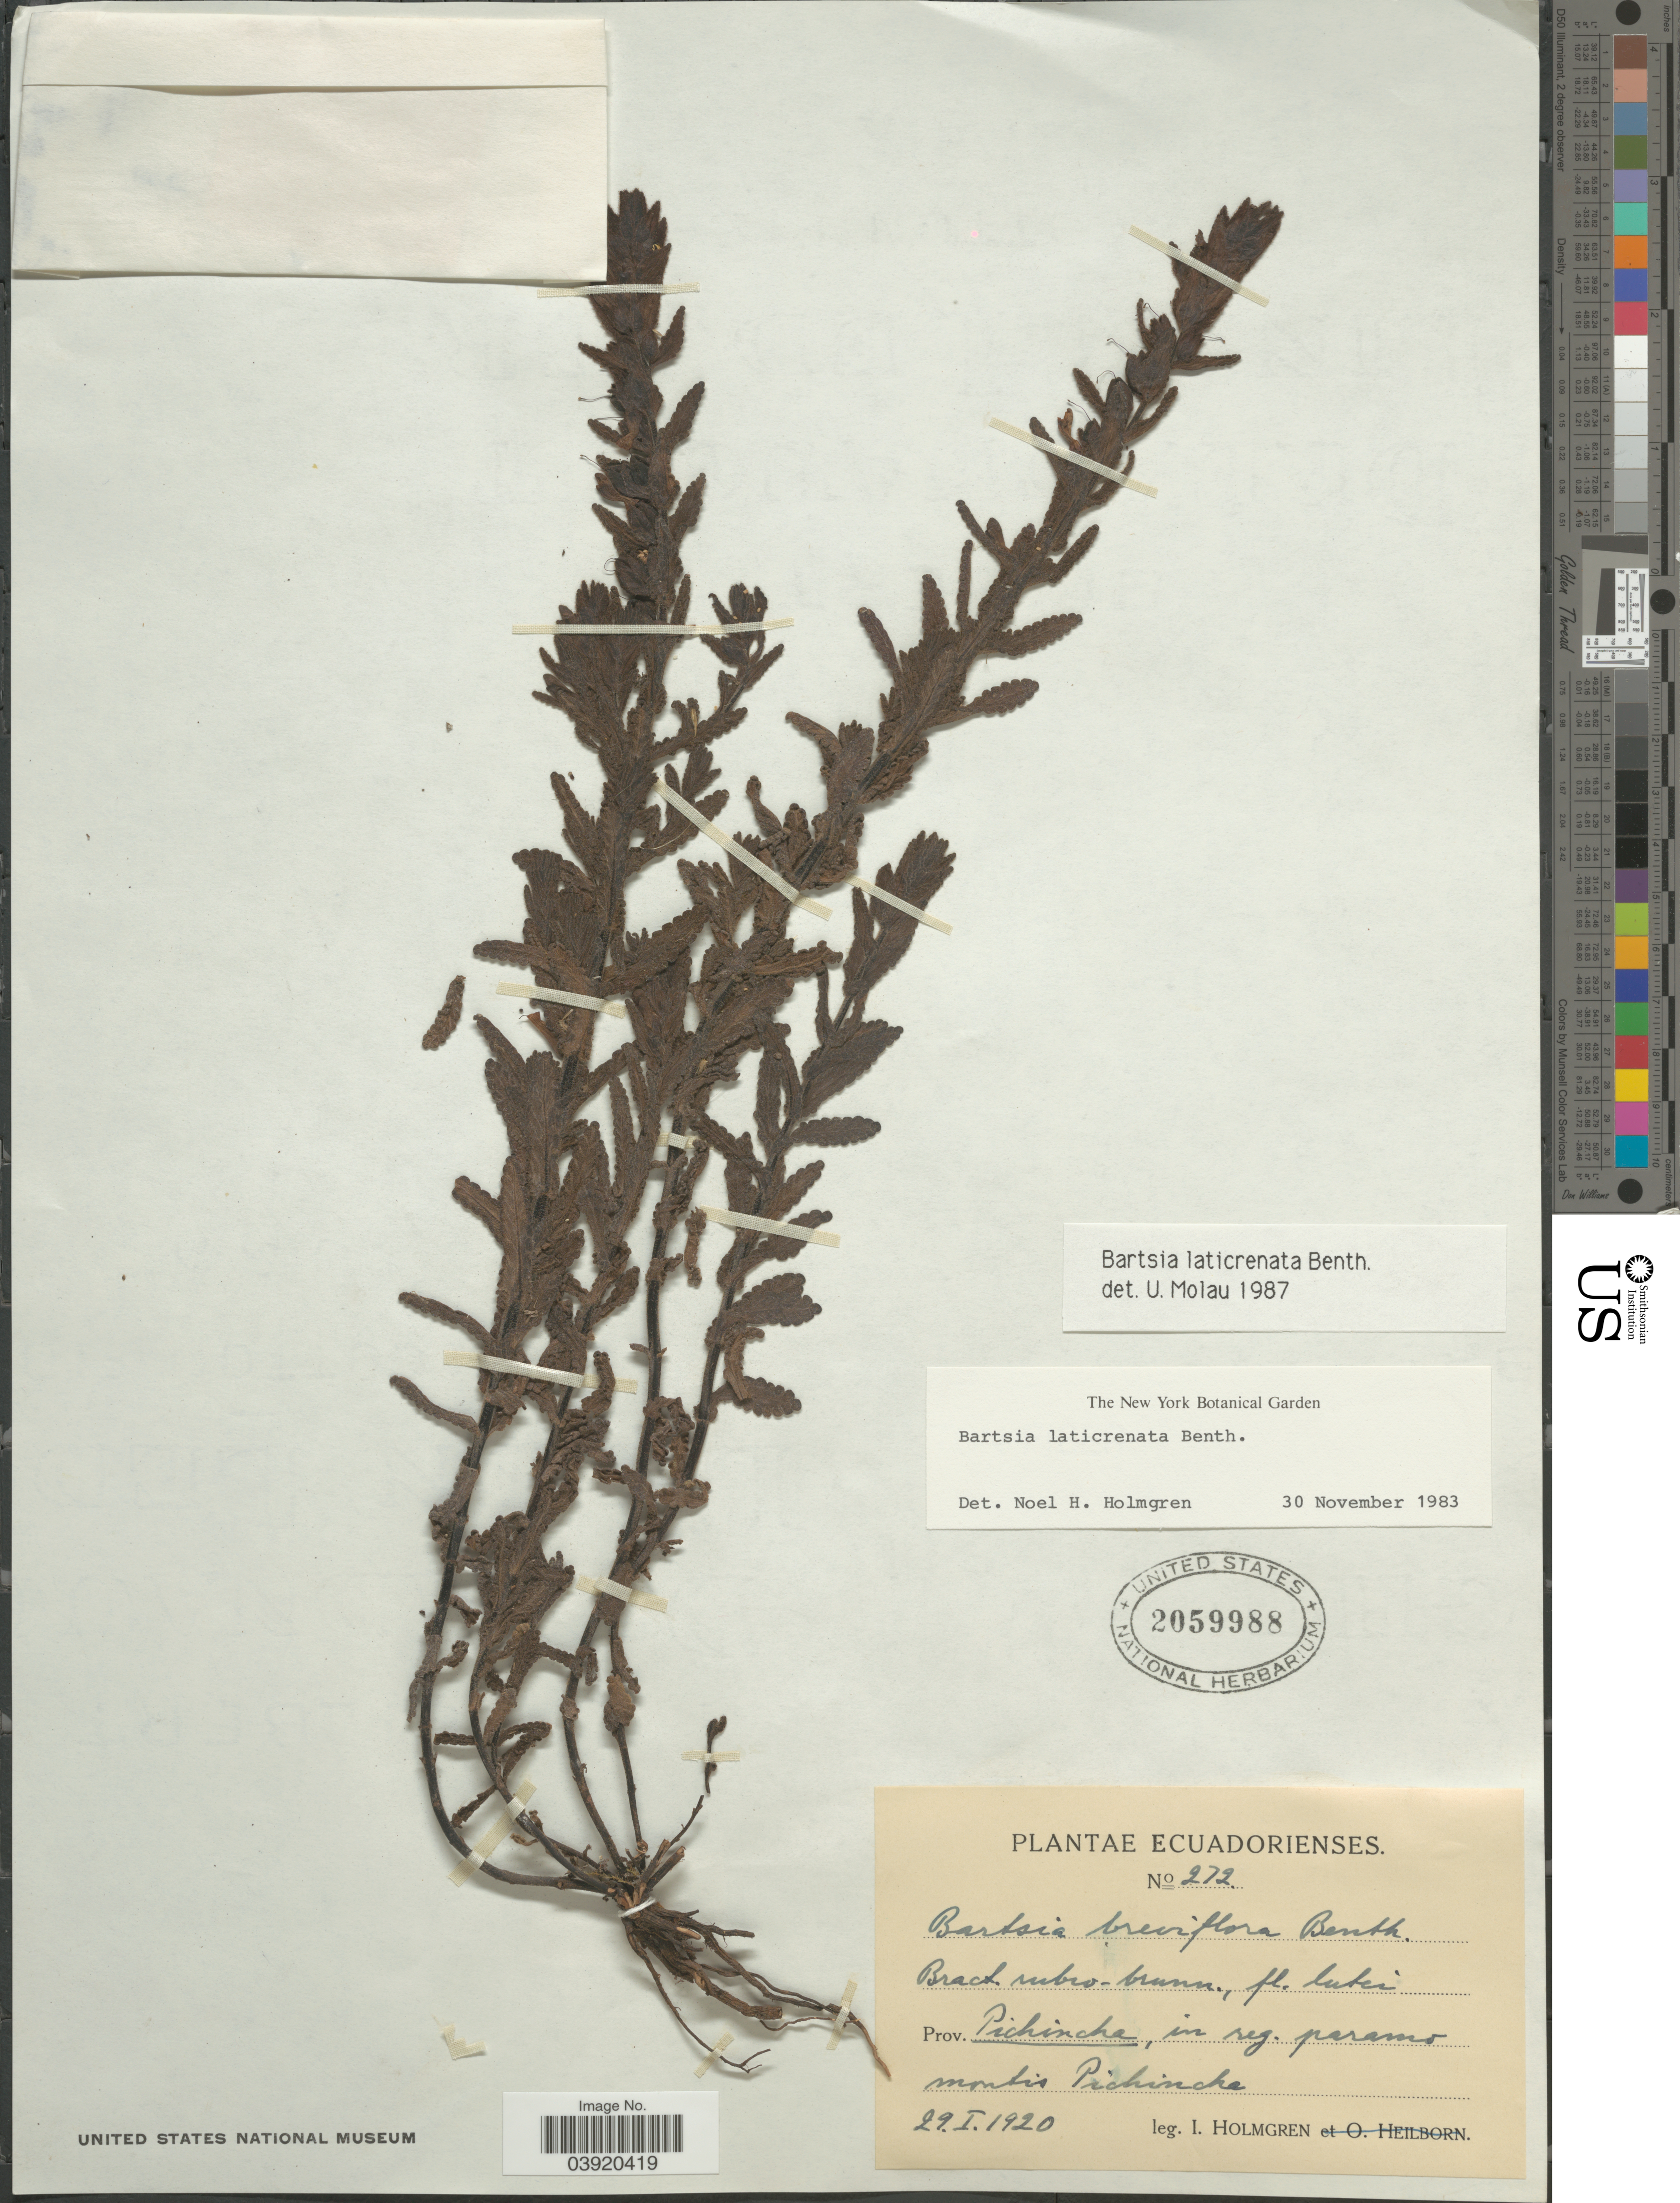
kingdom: Plantae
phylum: Tracheophyta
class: Magnoliopsida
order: Lamiales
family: Orobanchaceae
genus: Bartsia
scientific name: Bartsia laticrenata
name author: Benth.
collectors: I. Holmgren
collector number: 272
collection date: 1920-01-29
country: Ecuador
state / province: Pichincha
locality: In reg. paramo montis Pichincha.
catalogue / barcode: US 2059988